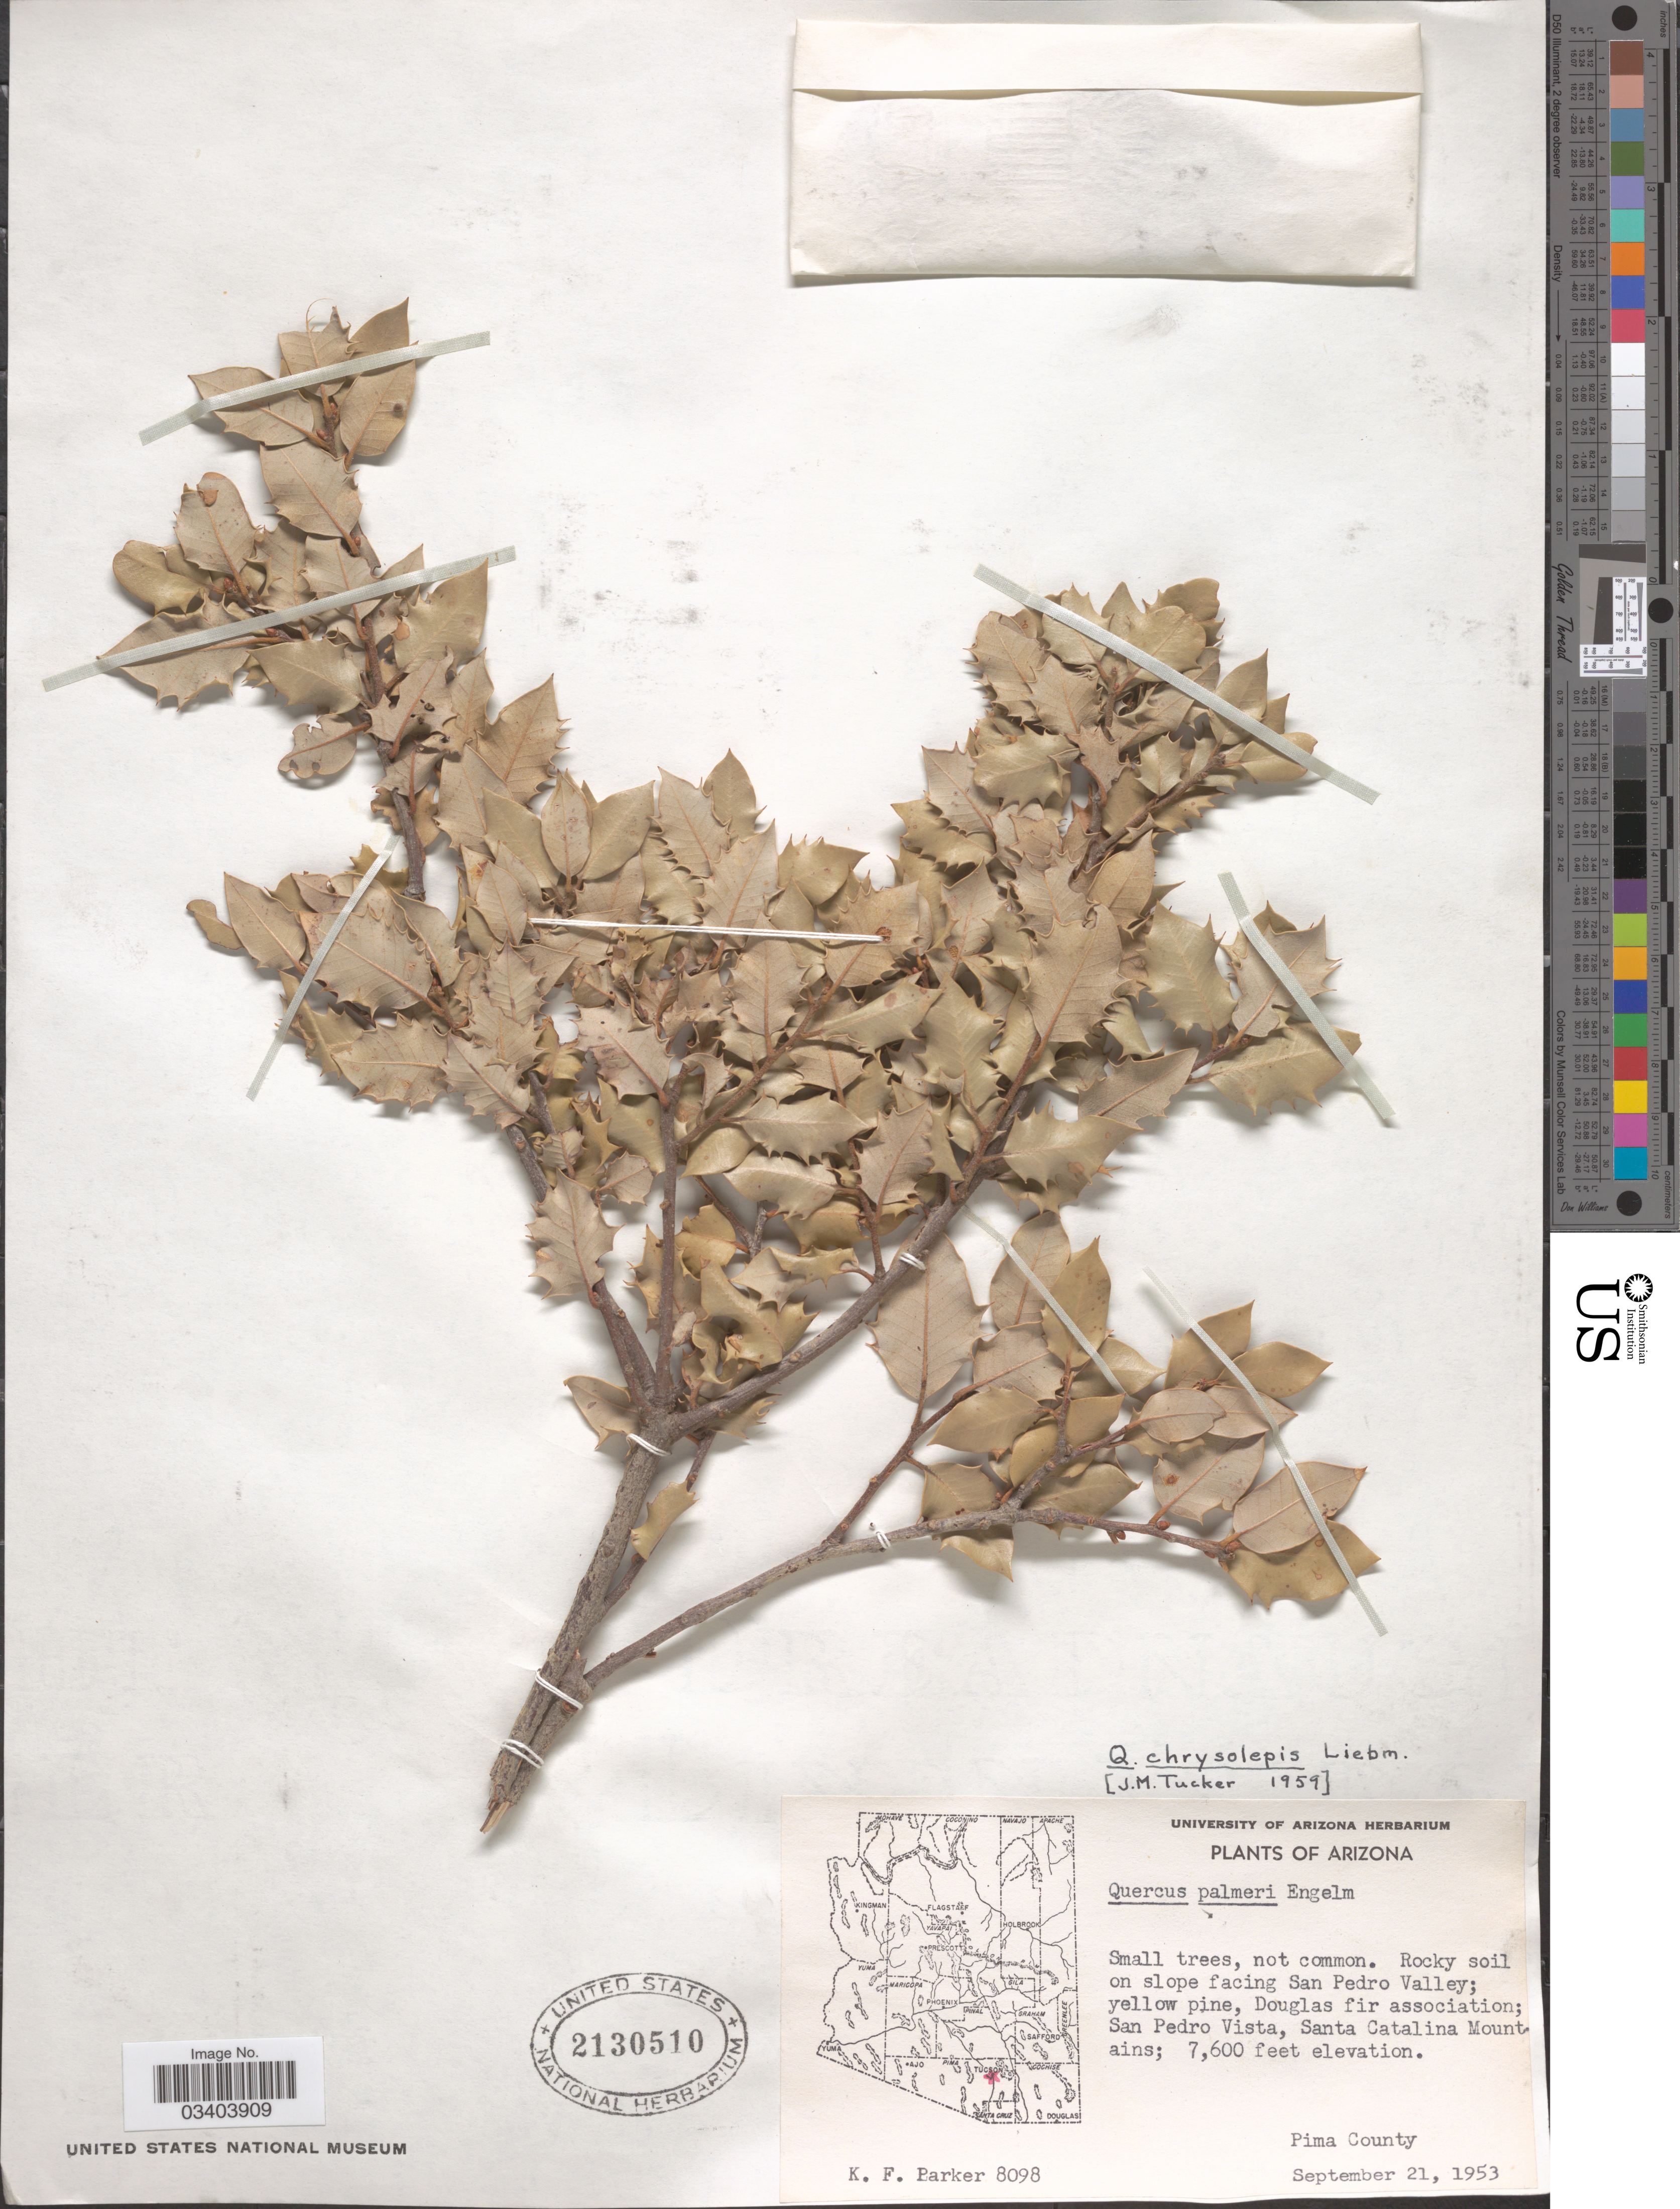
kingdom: Plantae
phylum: Tracheophyta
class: Magnoliopsida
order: Fagales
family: Fagaceae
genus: Quercus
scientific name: Quercus chrysolepis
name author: Liebm.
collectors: K. F. Parker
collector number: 8098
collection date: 1953-09-21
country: United States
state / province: Arizona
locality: On slope facing San Pedro Valley. San Pedro Vista, Santa Catalina Mountains.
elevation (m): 2316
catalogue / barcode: US 2130510